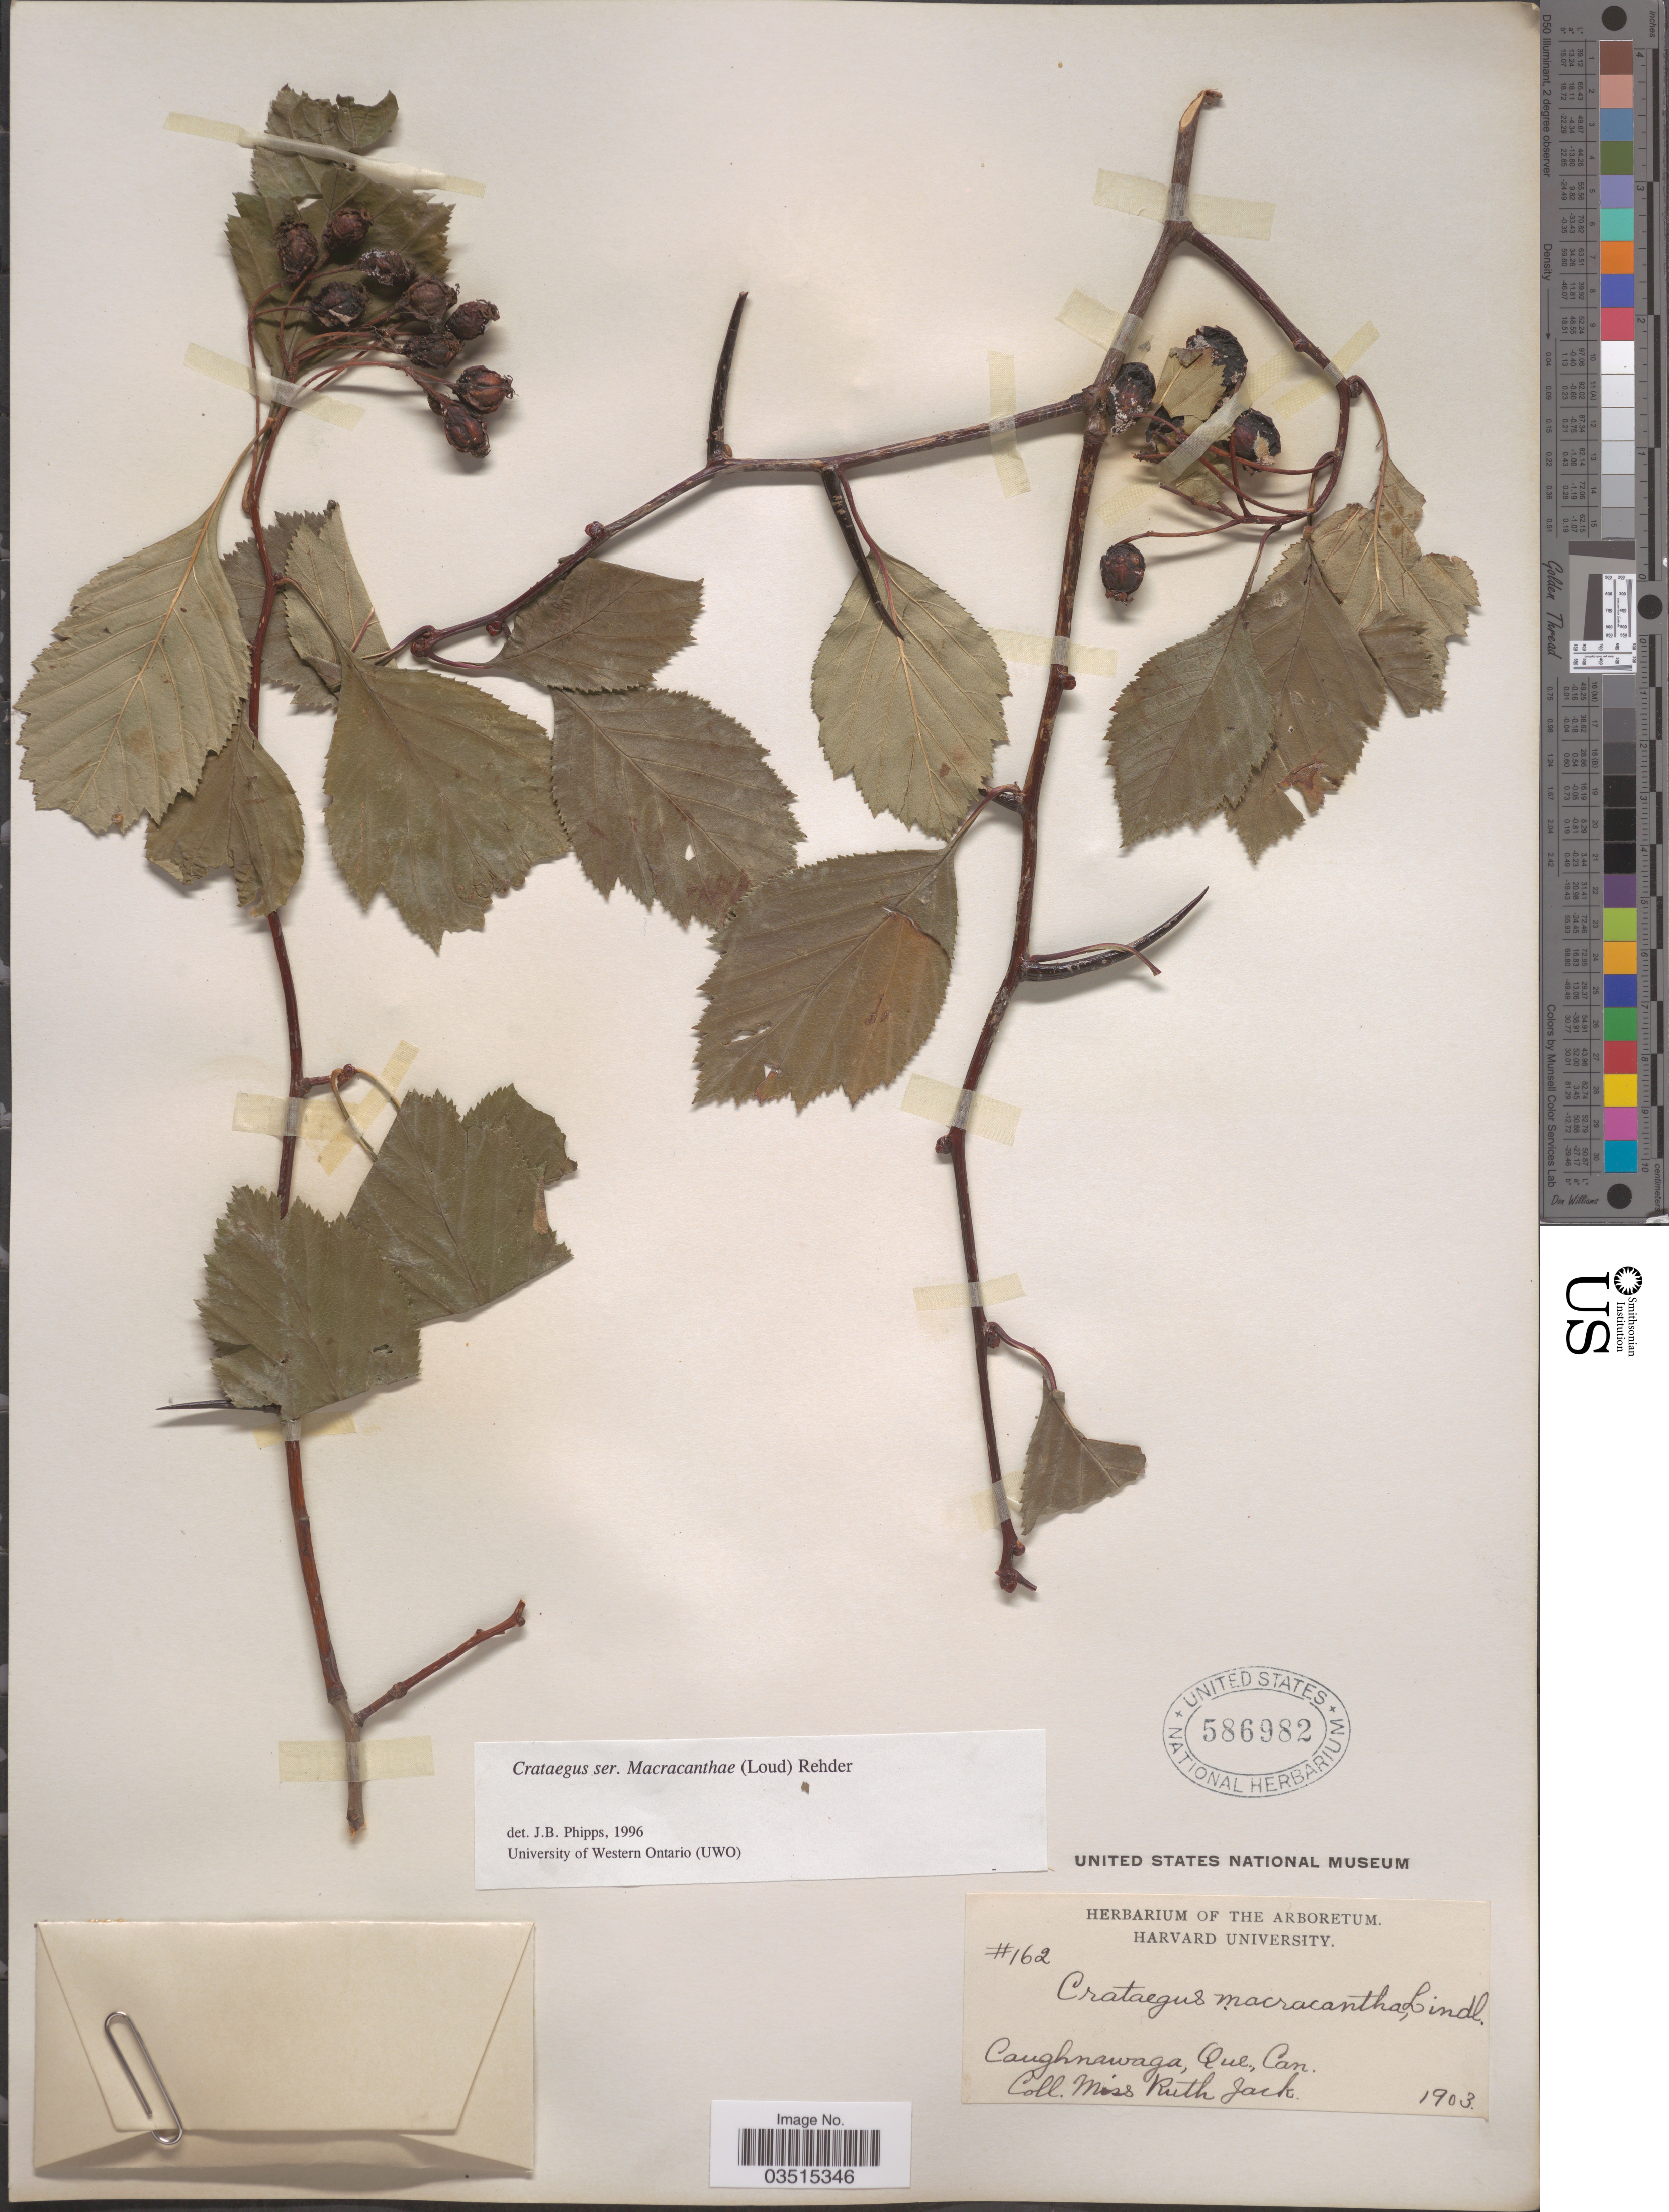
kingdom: Plantae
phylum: Tracheophyta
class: Magnoliopsida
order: Rosales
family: Rosaceae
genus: Crataegus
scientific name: Crataegus macracantha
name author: (Lindl.) Lodd. ex Loudon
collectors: R. Jack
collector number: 162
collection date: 1903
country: Canada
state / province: Quebec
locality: Caughnawaga.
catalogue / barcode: US 586982